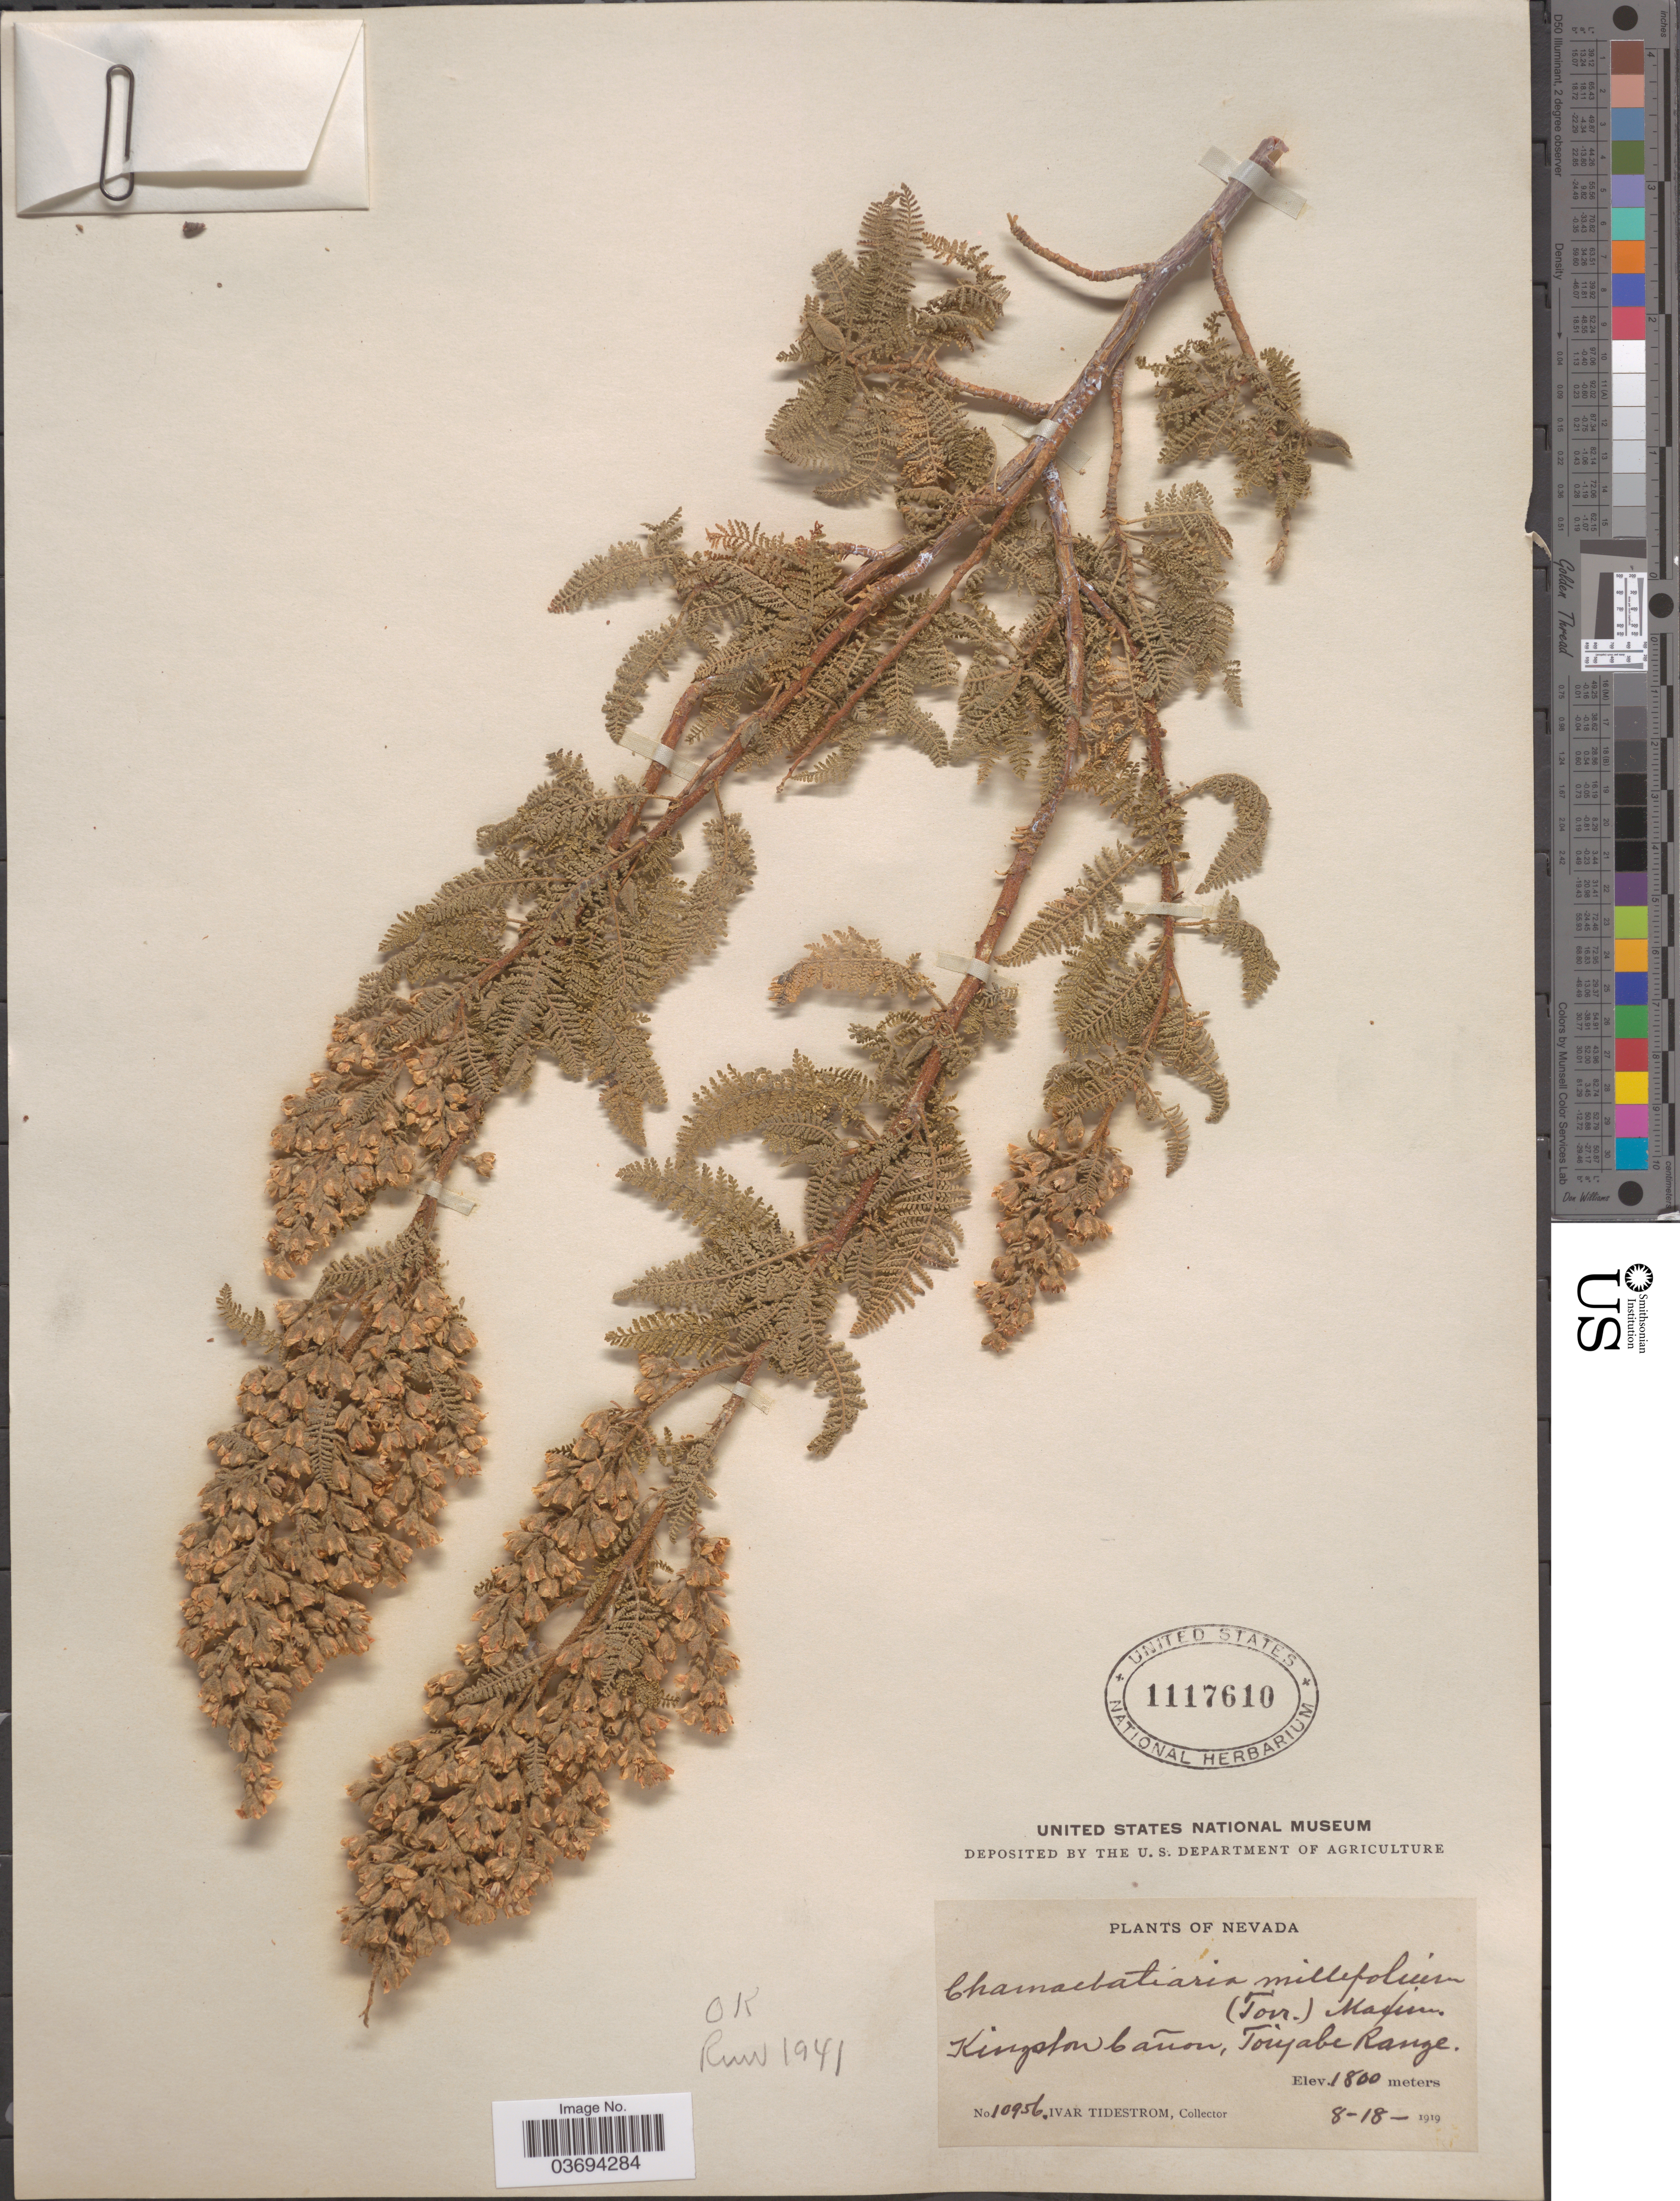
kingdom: Plantae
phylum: Tracheophyta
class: Magnoliopsida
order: Rosales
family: Rosaceae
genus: Chamaebatiaria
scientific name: Chamaebatiaria millefolium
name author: (Torr.) Maxim.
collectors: I. F. Tidestrom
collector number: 10956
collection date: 1919-08-18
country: United States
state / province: Nevada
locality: Kingston Cañon, Torijabe Range.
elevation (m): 1800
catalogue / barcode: US 1117610